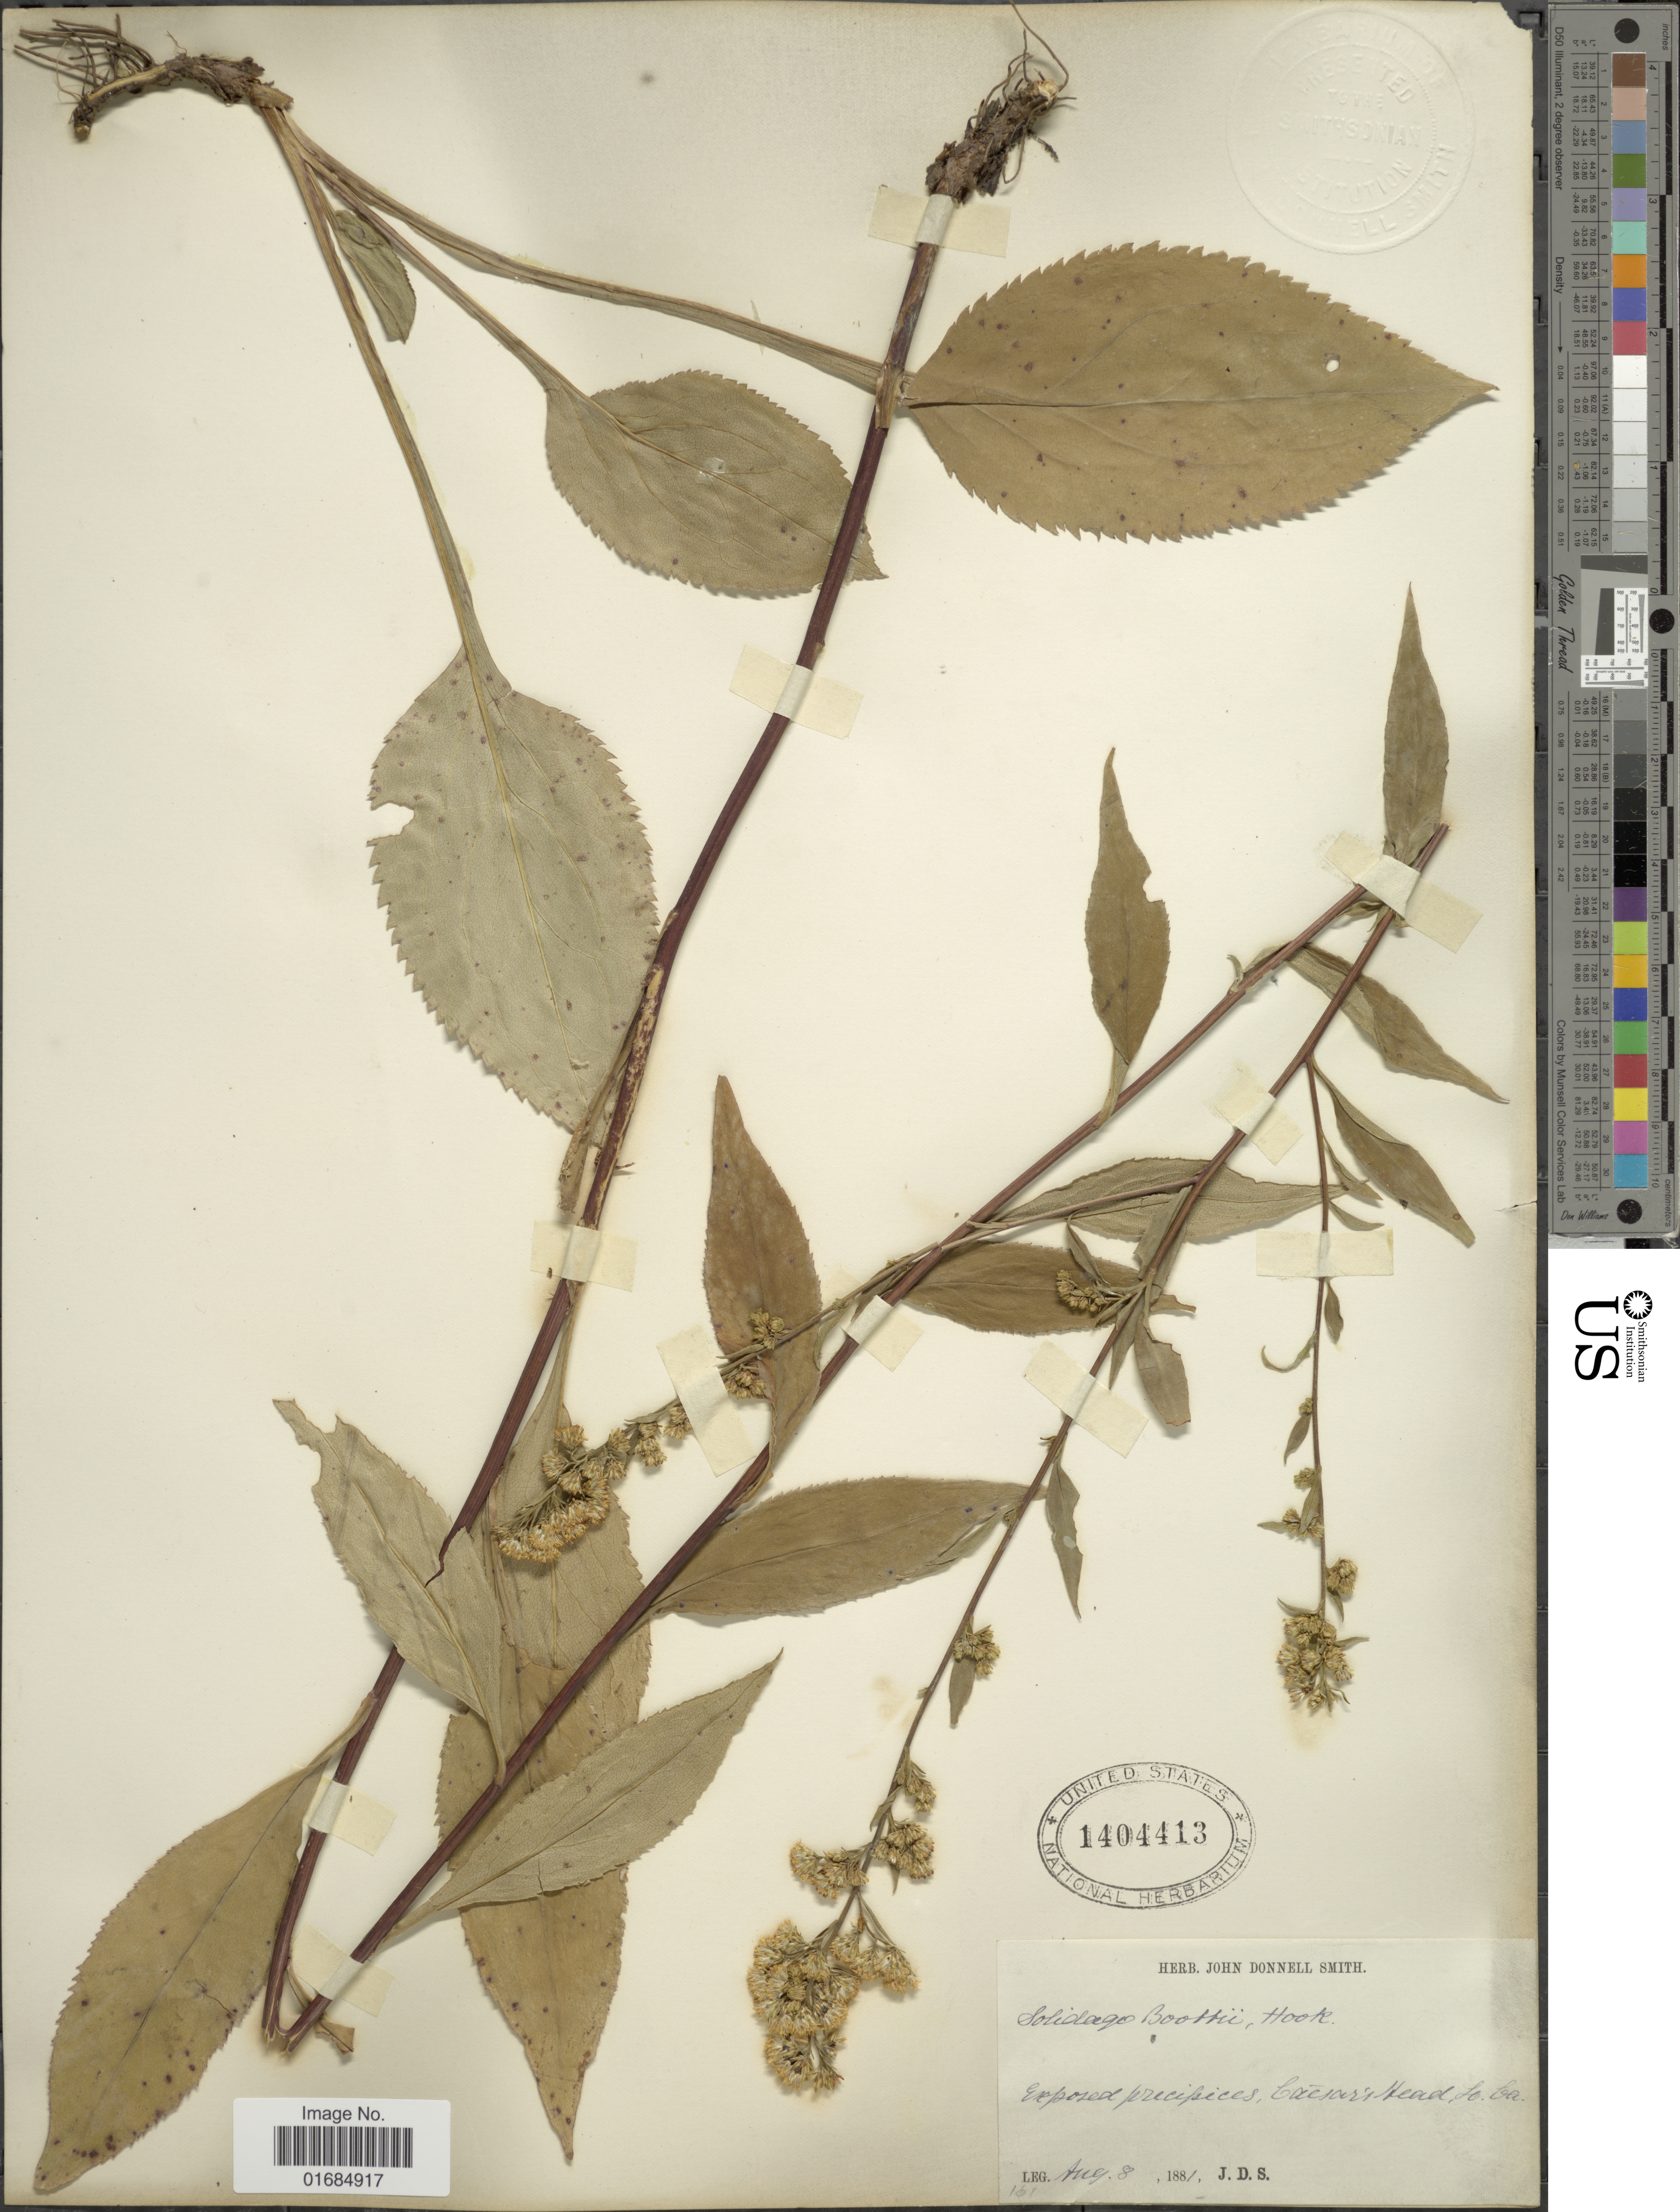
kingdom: Plantae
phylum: Tracheophyta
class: Magnoliopsida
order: Asterales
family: Asteraceae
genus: Solidago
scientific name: Solidago boottii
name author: Hook.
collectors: J. Donnell Smith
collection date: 1881-08-08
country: United States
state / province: South Carolina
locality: Exposed Precipices, Caesars Head.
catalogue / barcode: US 1404413